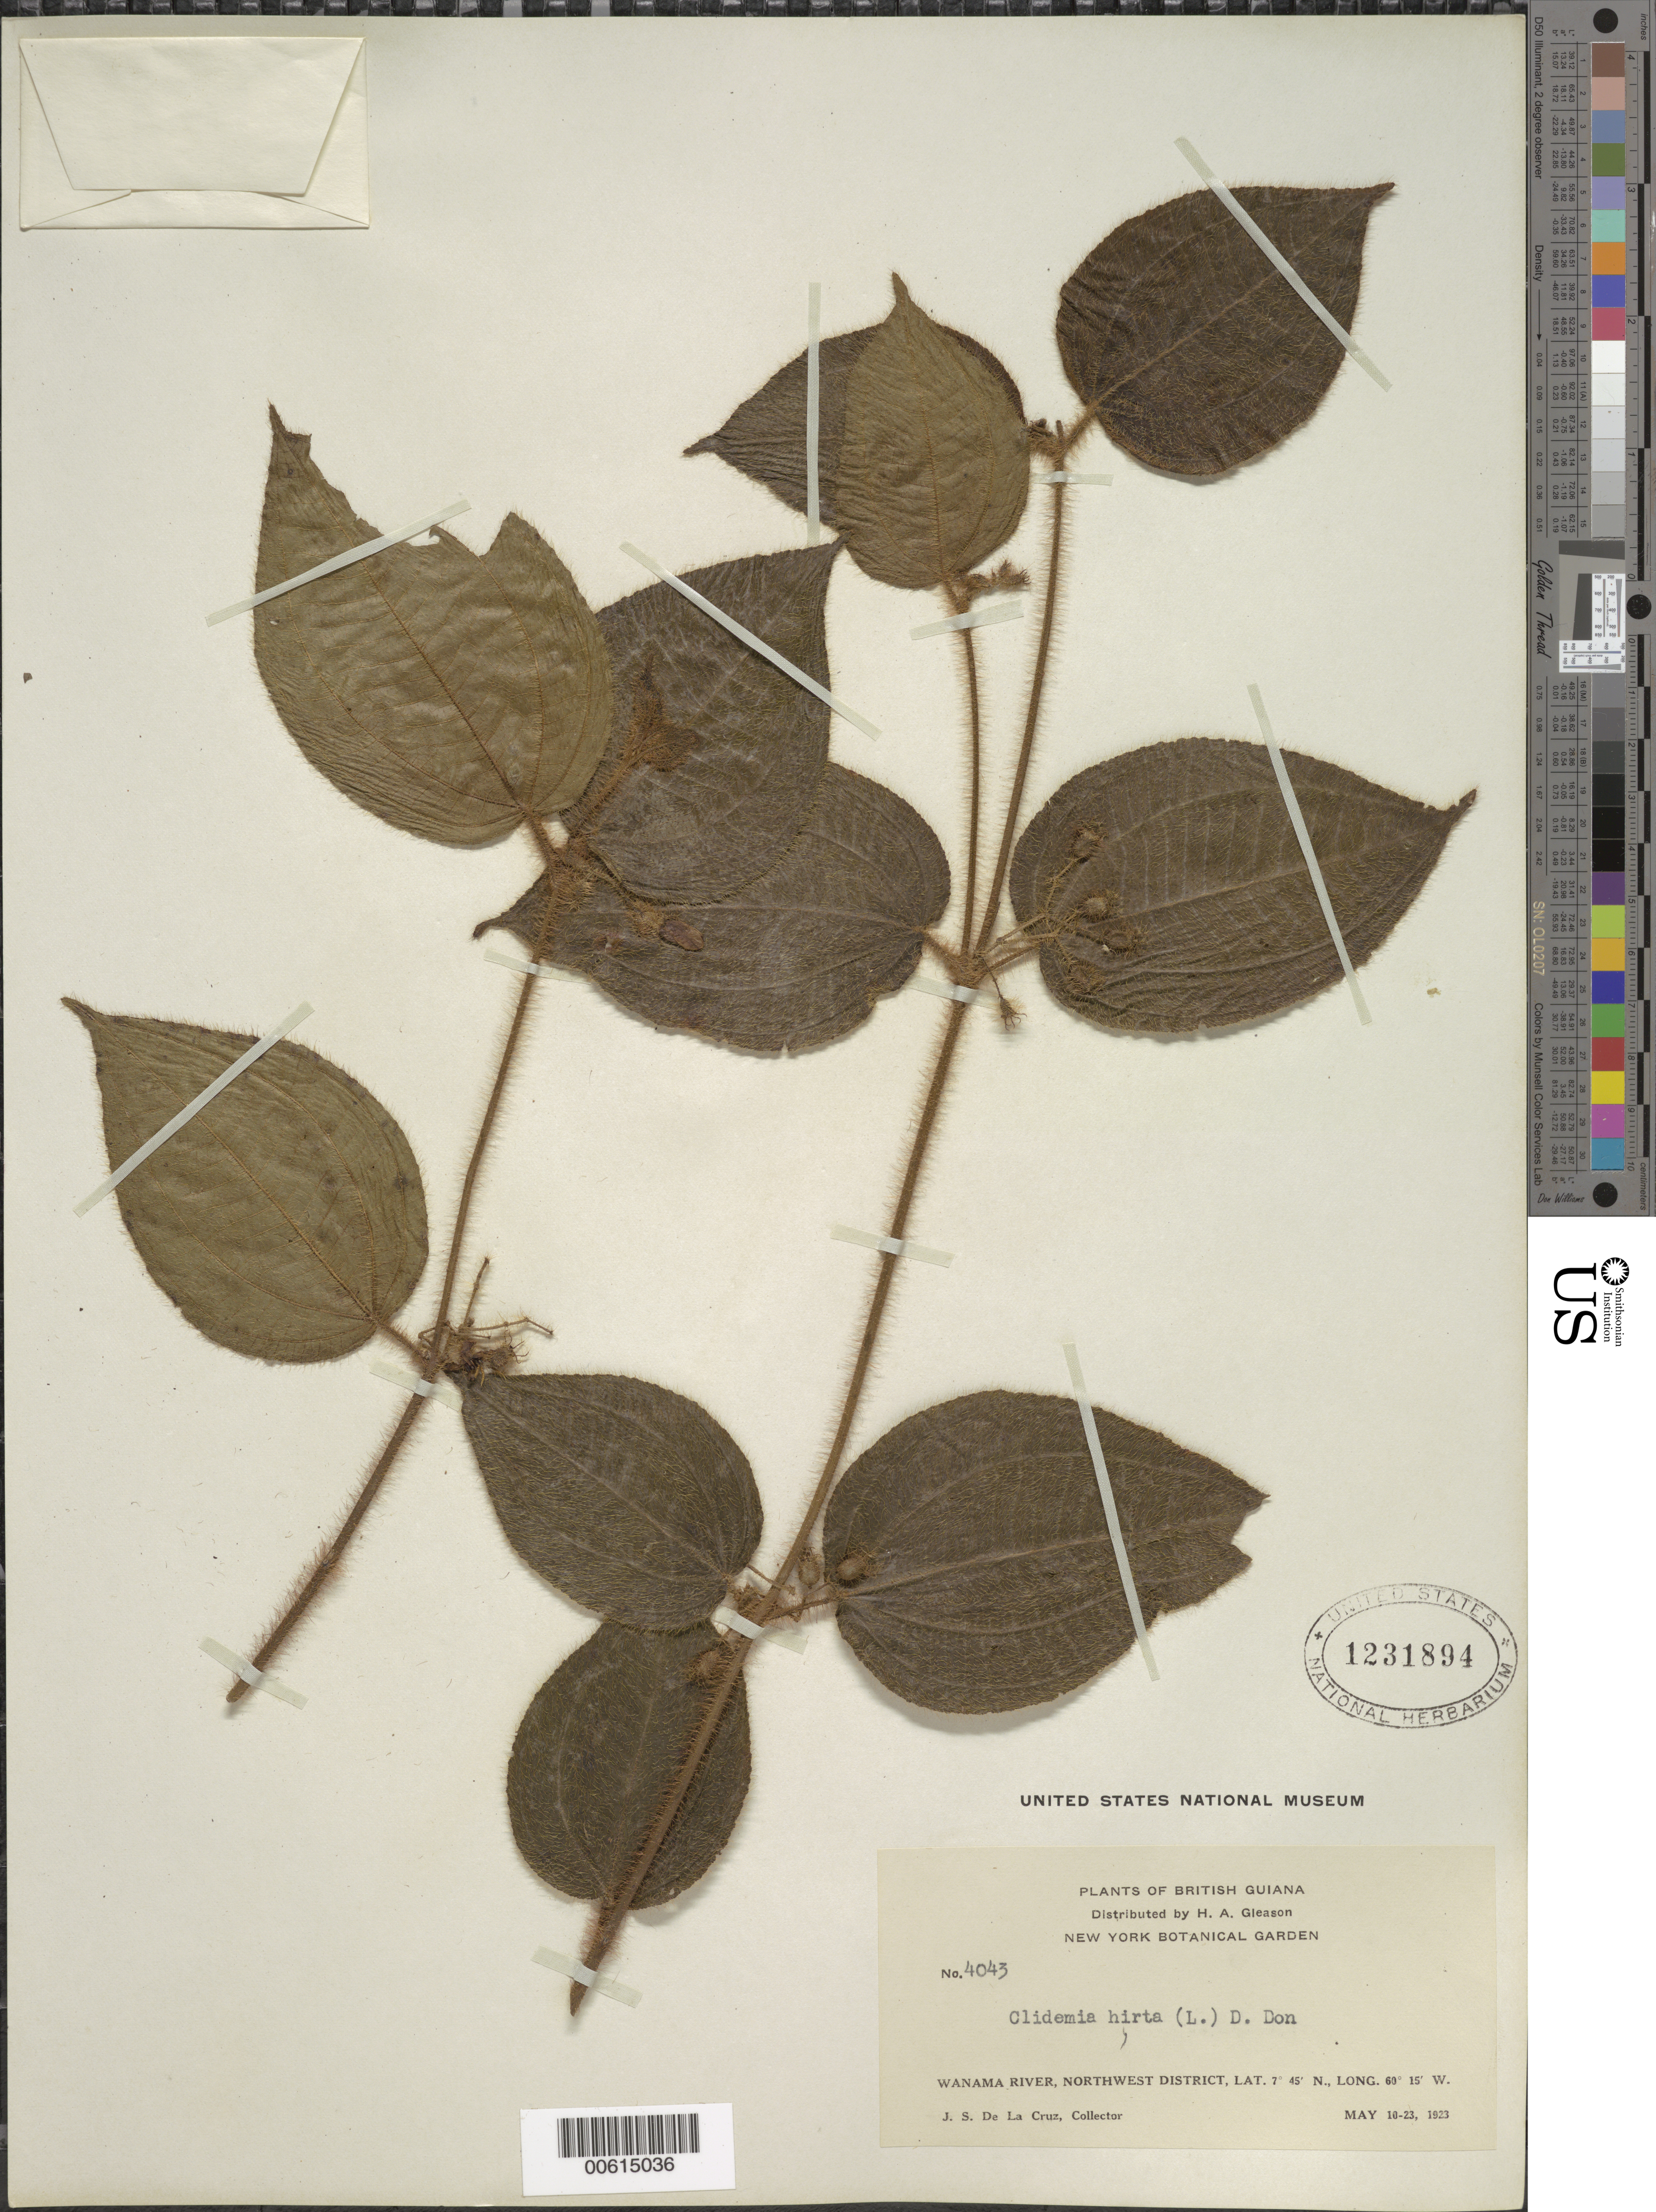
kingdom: Plantae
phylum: Tracheophyta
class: Magnoliopsida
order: Myrtales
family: Melastomataceae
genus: Clidemia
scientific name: Clidemia hirta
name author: (L.) D. Don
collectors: J. S. de la Cruz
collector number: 4043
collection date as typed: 10-May-23 to 23-May-23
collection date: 1923-05-10/1923-05-23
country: Guyana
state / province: Barima-Waini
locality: Wanama R., NW District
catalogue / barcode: US 1231894